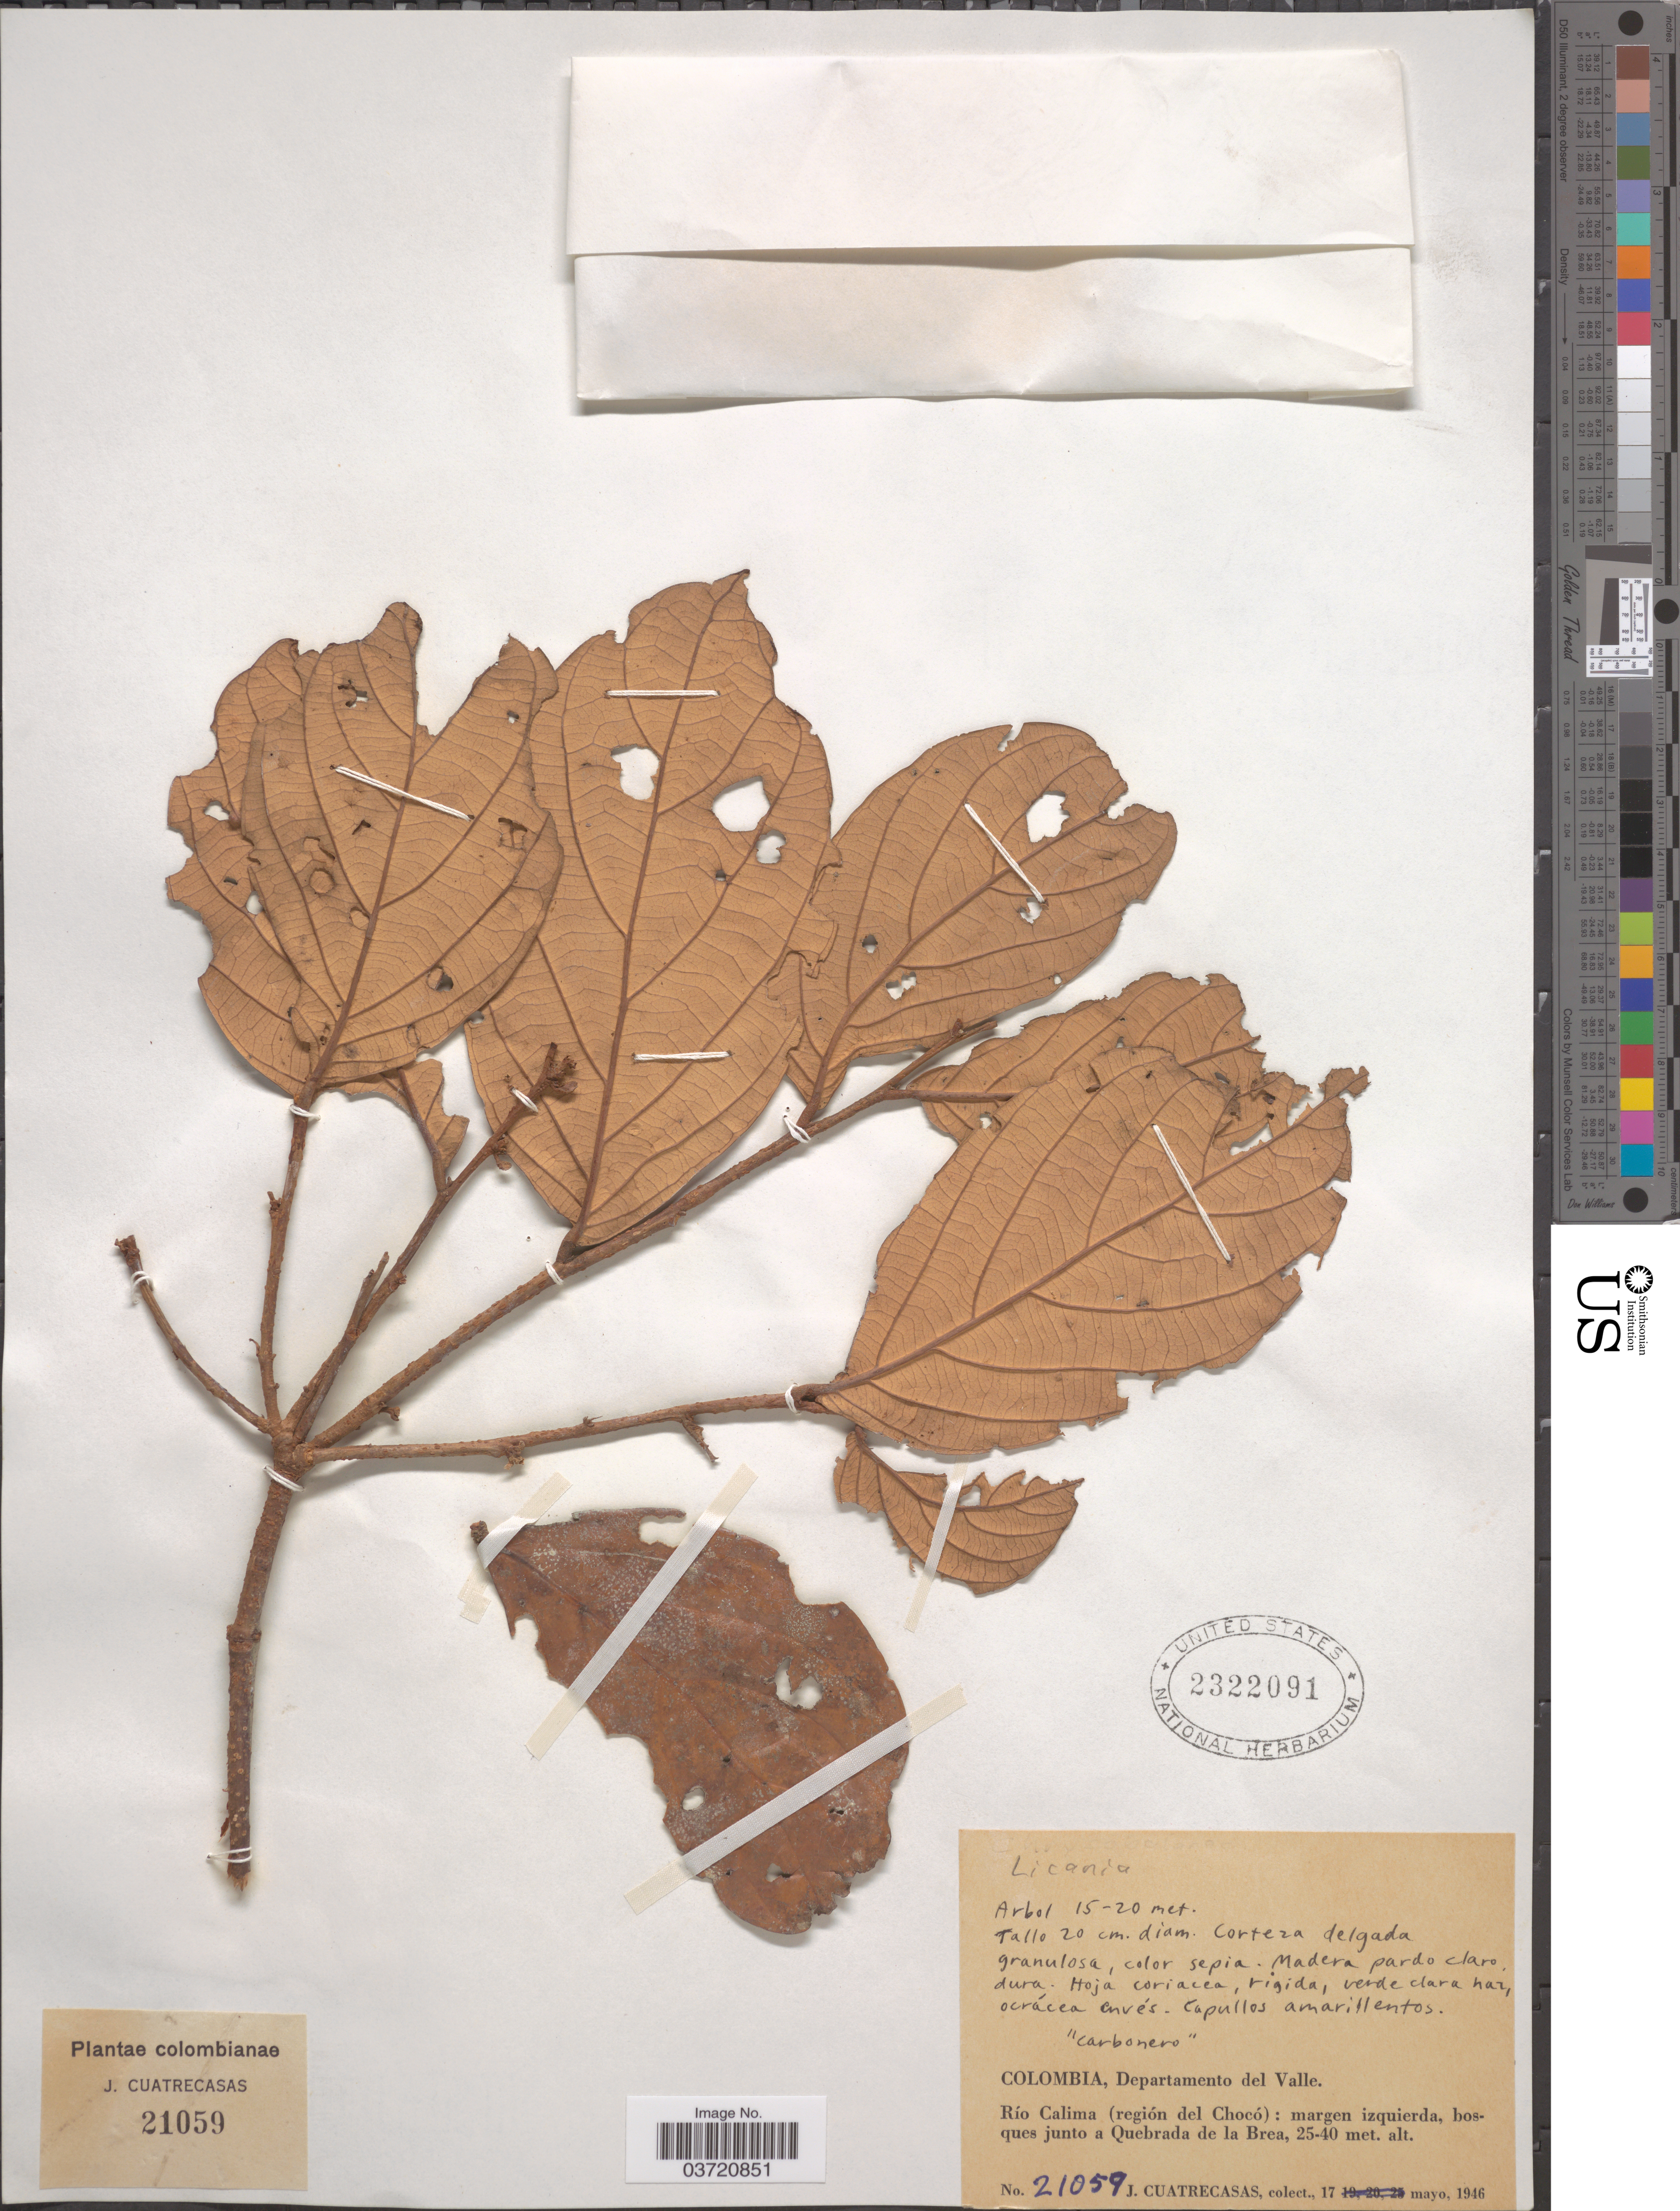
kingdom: Plantae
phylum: Tracheophyta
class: Magnoliopsida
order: Malpighiales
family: Chrysobalanaceae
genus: Licania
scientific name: Licania sp.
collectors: J. Cuatrecasas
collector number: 21059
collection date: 1946-05-17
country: Colombia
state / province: Valle del Cauca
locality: Departamento del Valle. Río Calima (región del Chocó): margen izquierda, bosques junto a Quebrada de la Brea.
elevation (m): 25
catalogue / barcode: US 2322091